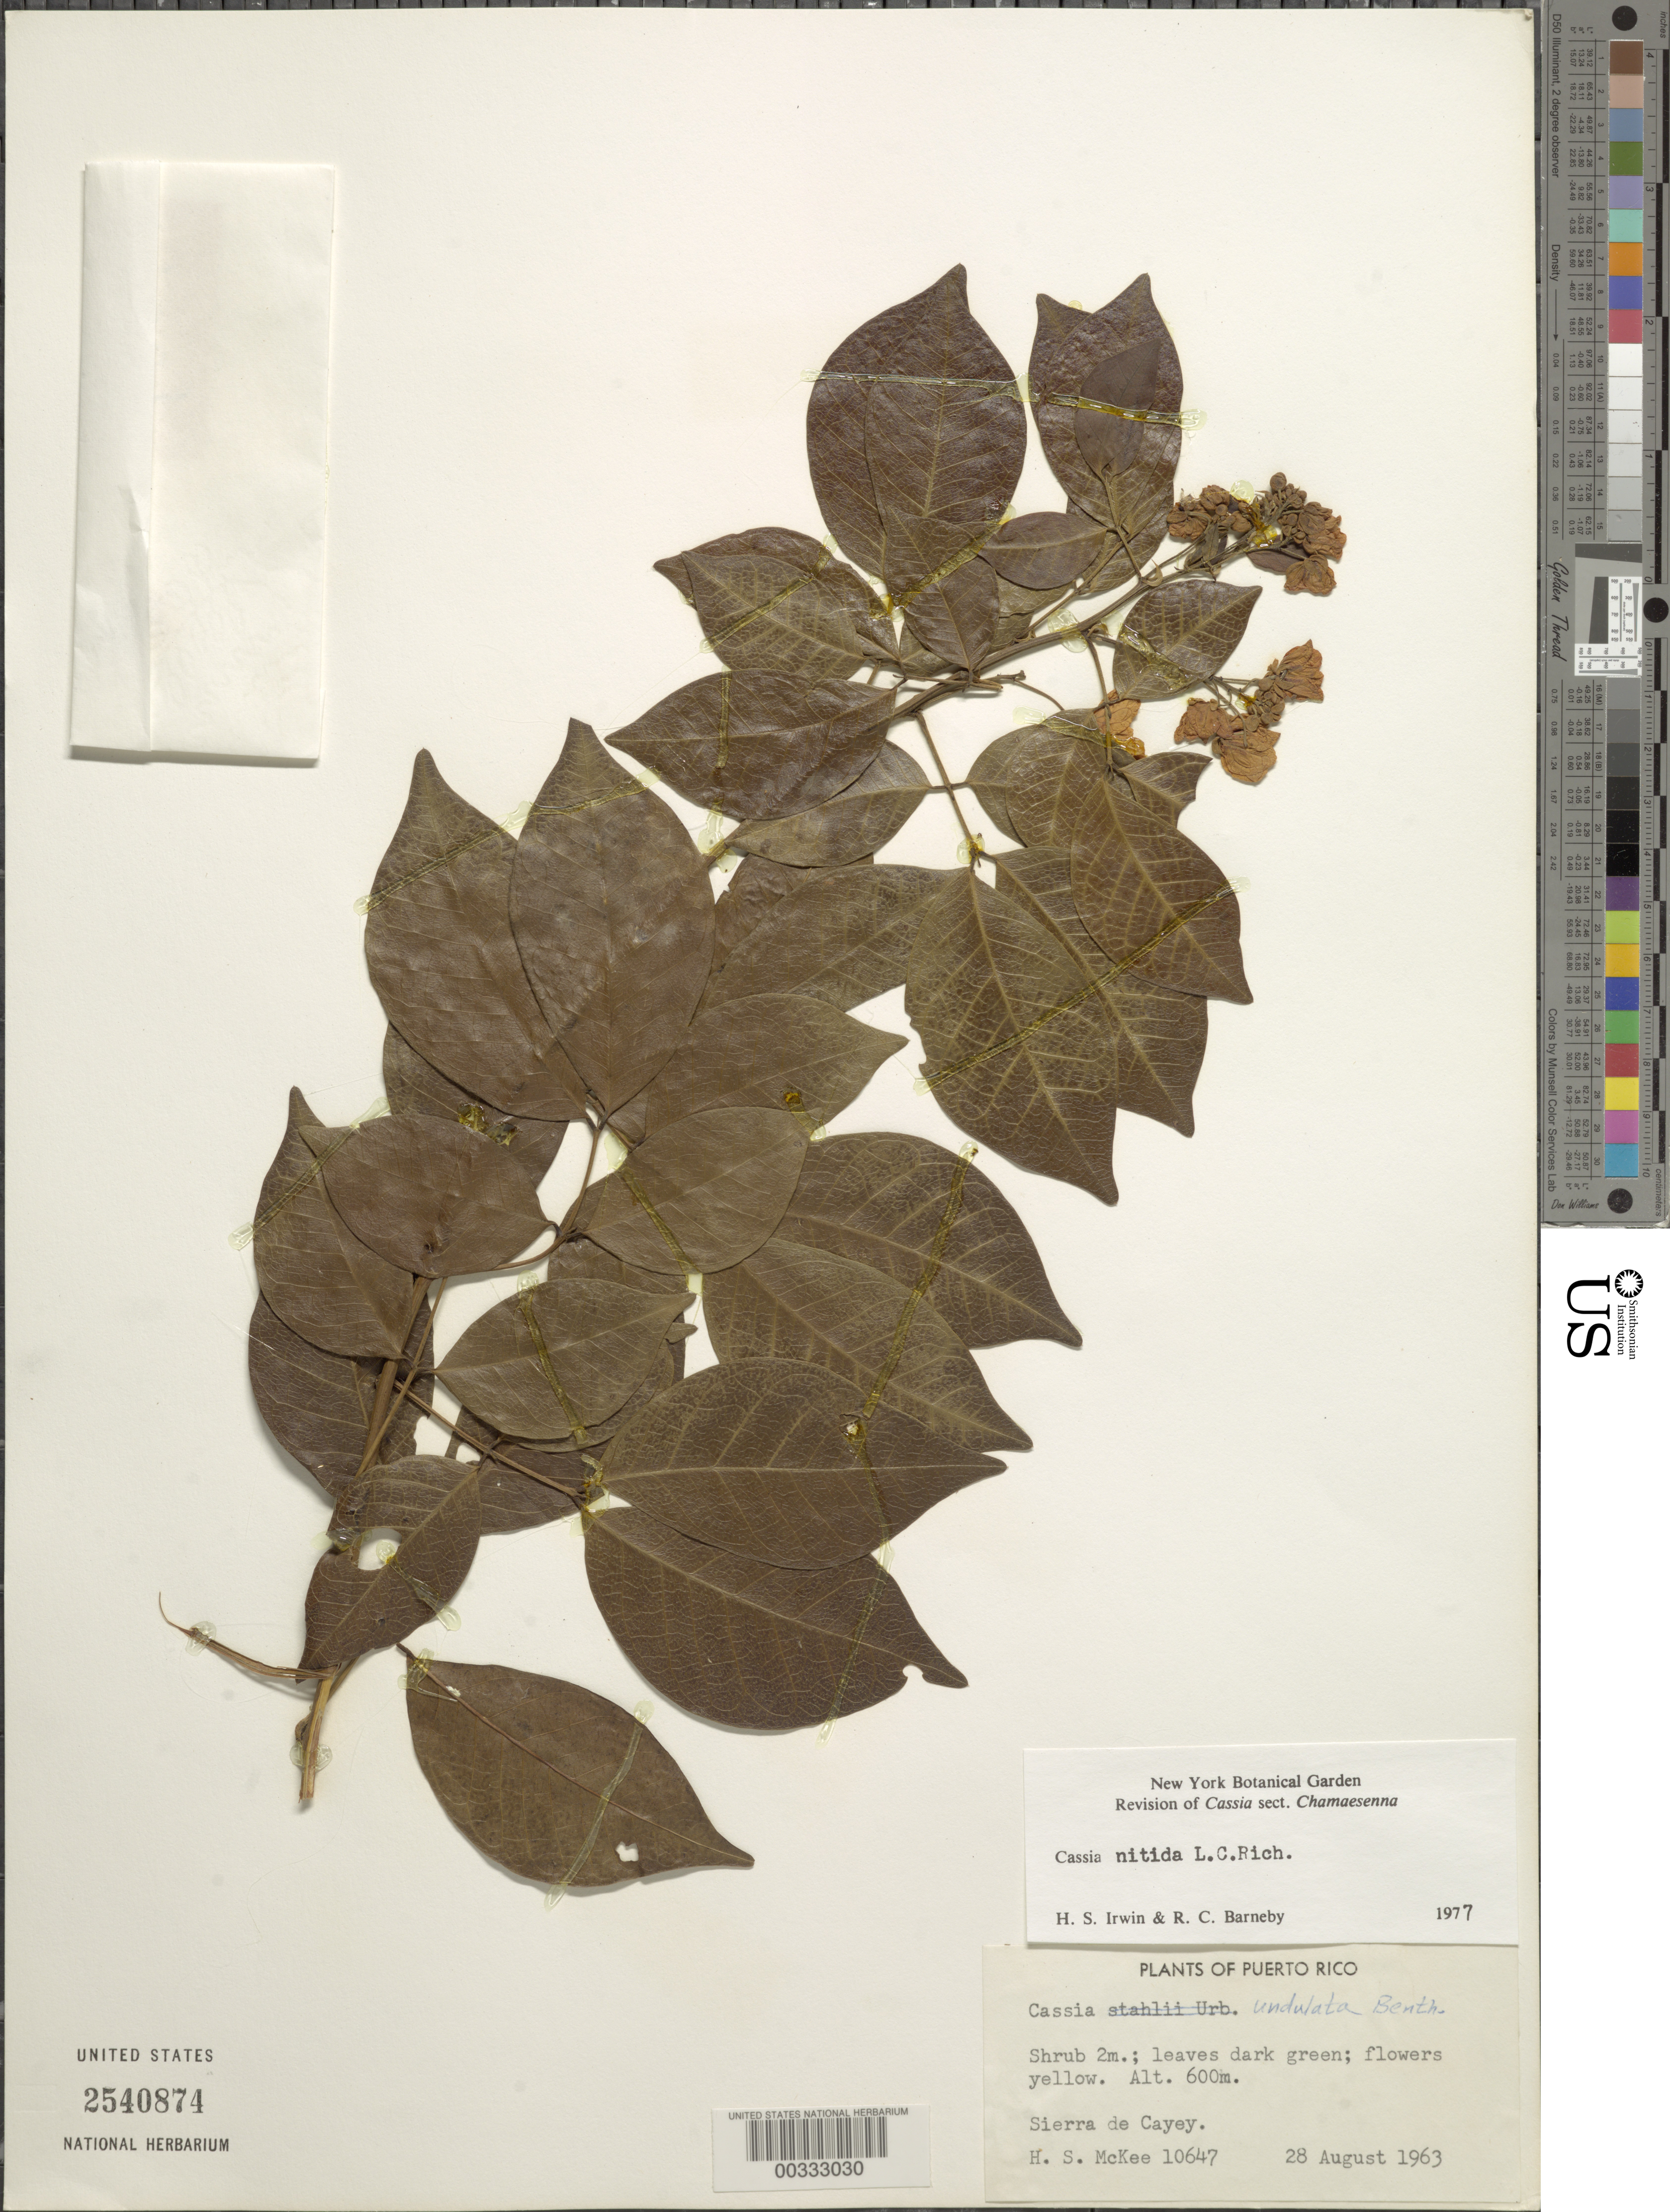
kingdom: Plantae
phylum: Tracheophyta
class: Magnoliopsida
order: Fabales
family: Fabaceae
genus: Senna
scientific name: Senna nitida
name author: (Rich.) H.S. Irwin & Barneby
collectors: H. S. MacKee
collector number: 10647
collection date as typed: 28 Aug 1963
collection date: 1963-08-28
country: Puerto Rico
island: Greater Antilles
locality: Sierra de cayey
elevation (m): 600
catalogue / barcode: US 2540874